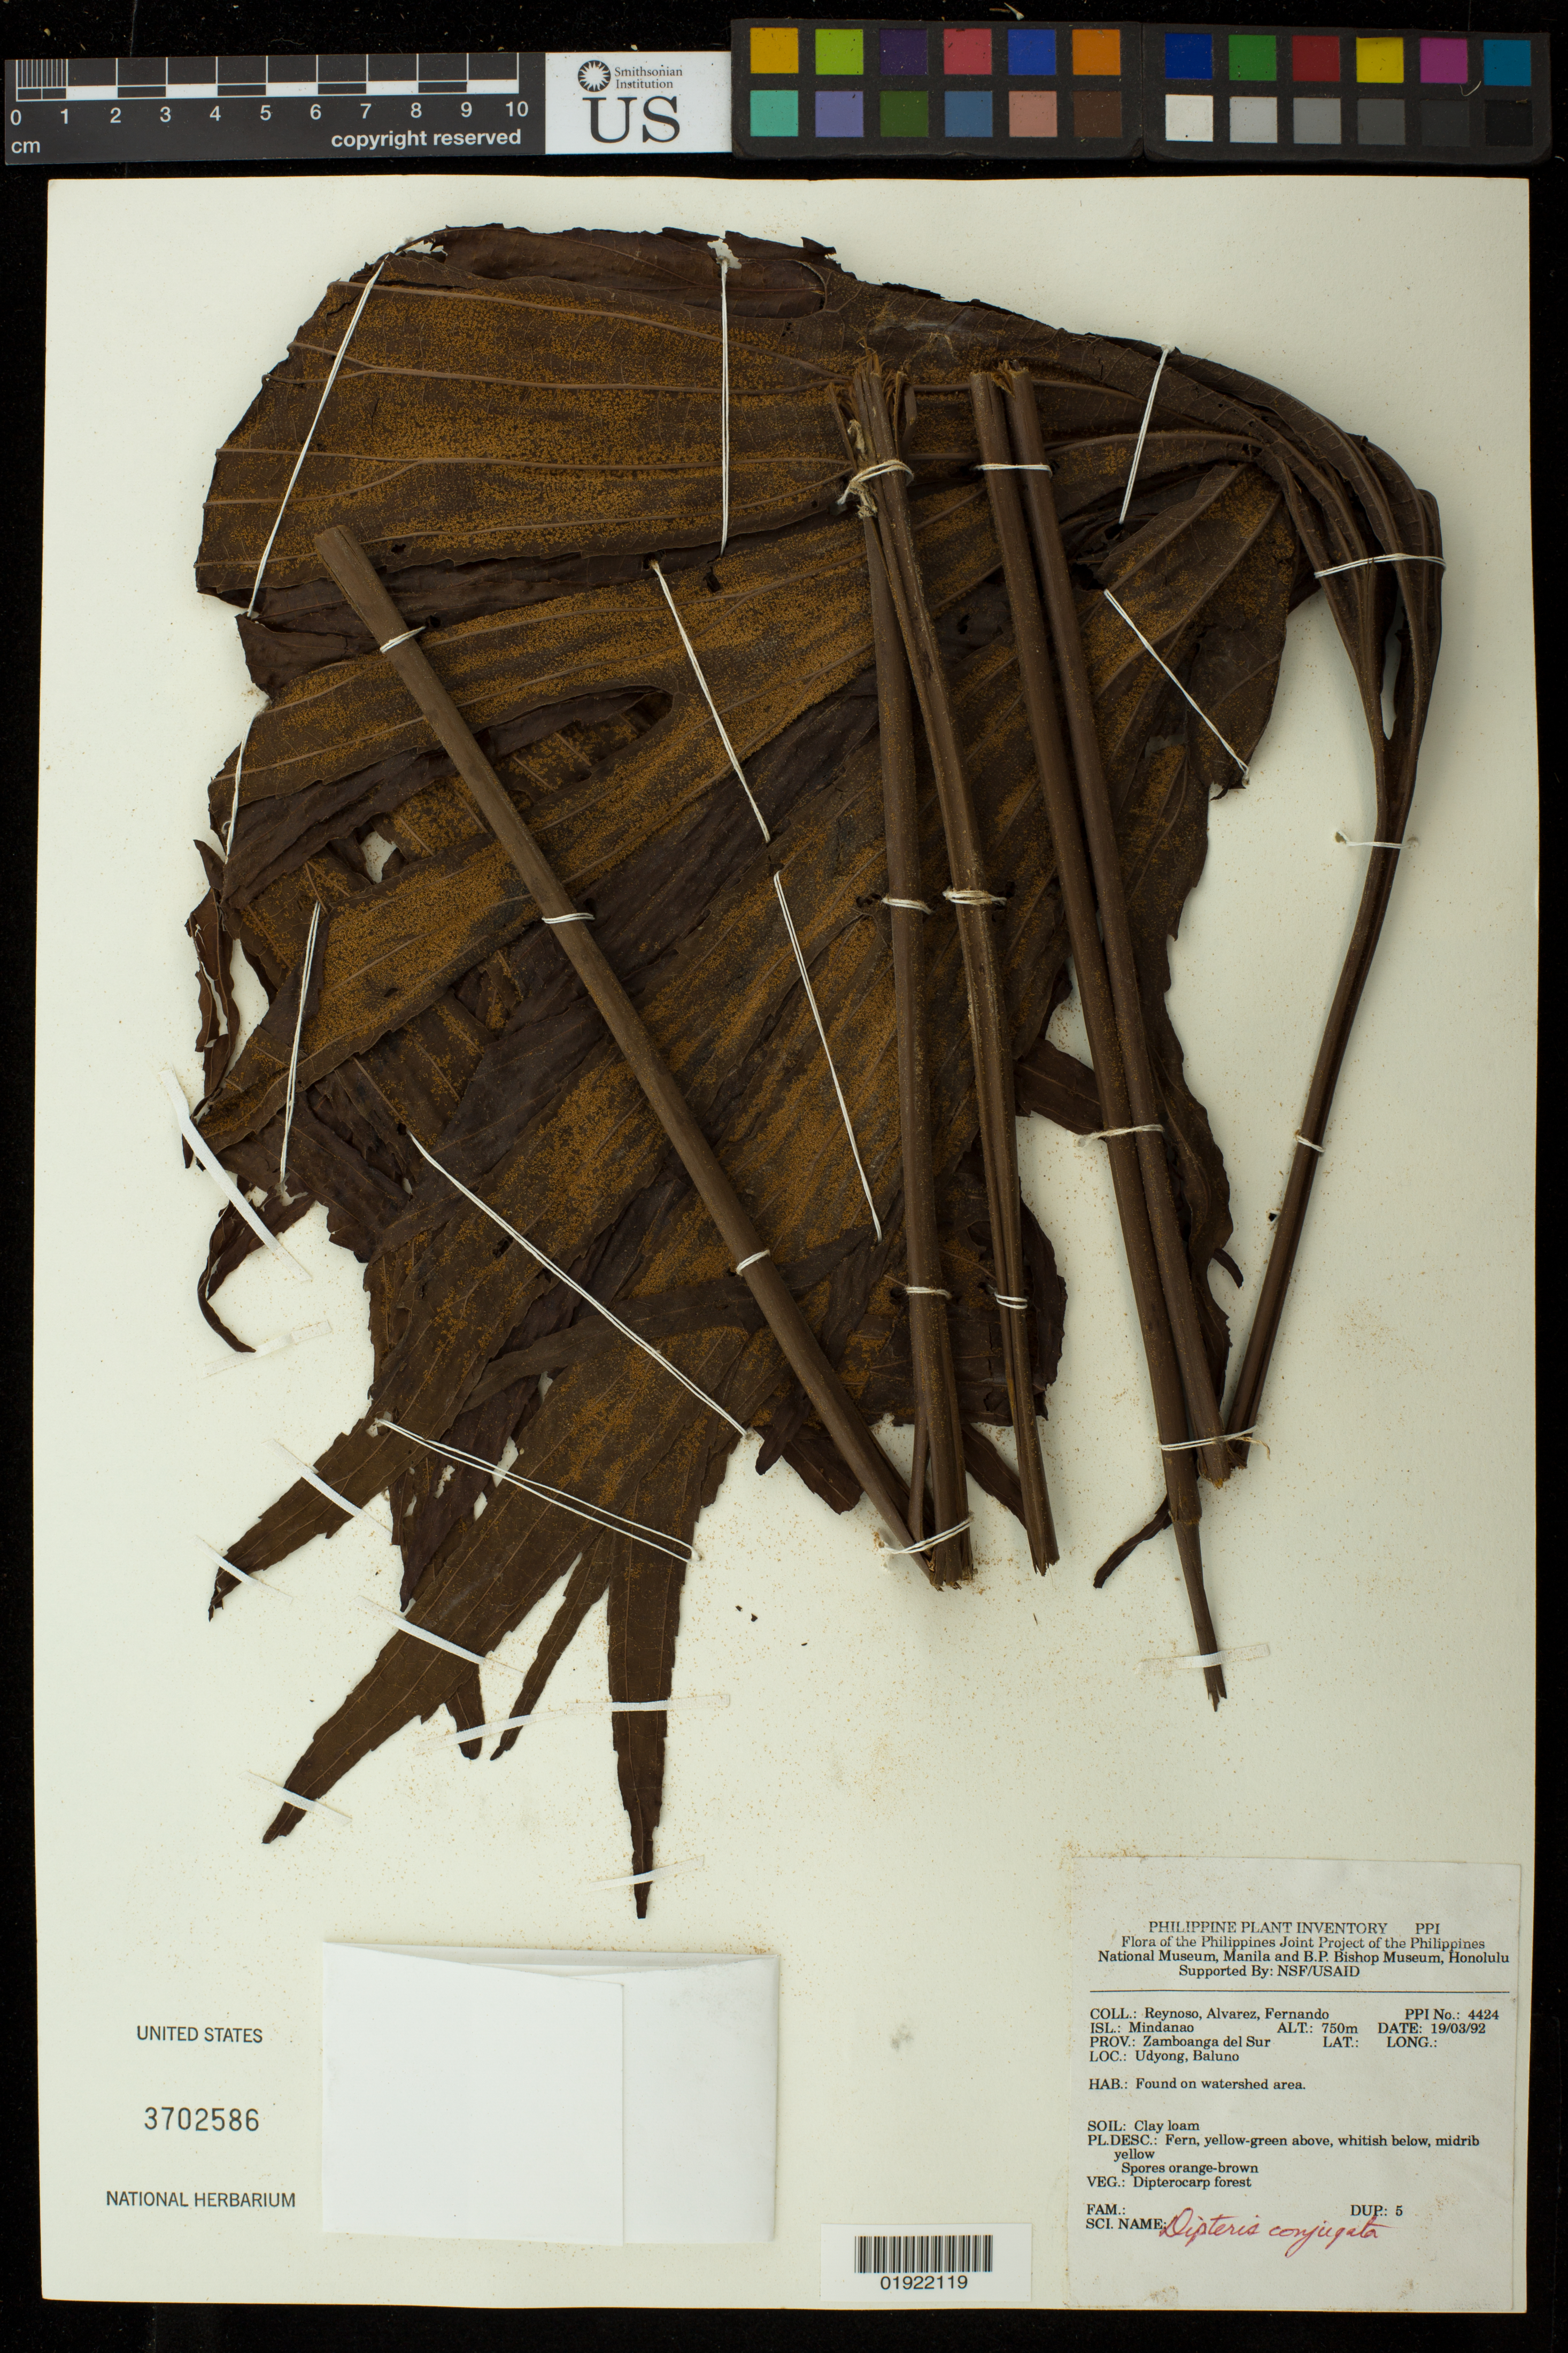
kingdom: Plantae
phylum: Tracheophyta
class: Polypodiopsida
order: Gleicheniales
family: Dipteridaceae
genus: Dipteris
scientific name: Dipteris conjugata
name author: Reinw.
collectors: E. Reynoso, -- Alvarez & -- Fernando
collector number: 4424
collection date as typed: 19/03/92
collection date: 1992-03-19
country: Philippines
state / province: Zamboanga Peninsula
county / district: Zamboanga del Sur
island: Mindanao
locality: Udyong, Baluno, found on watershed area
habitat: soil: clay loam, dipterocarp forest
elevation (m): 750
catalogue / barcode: US 3702586